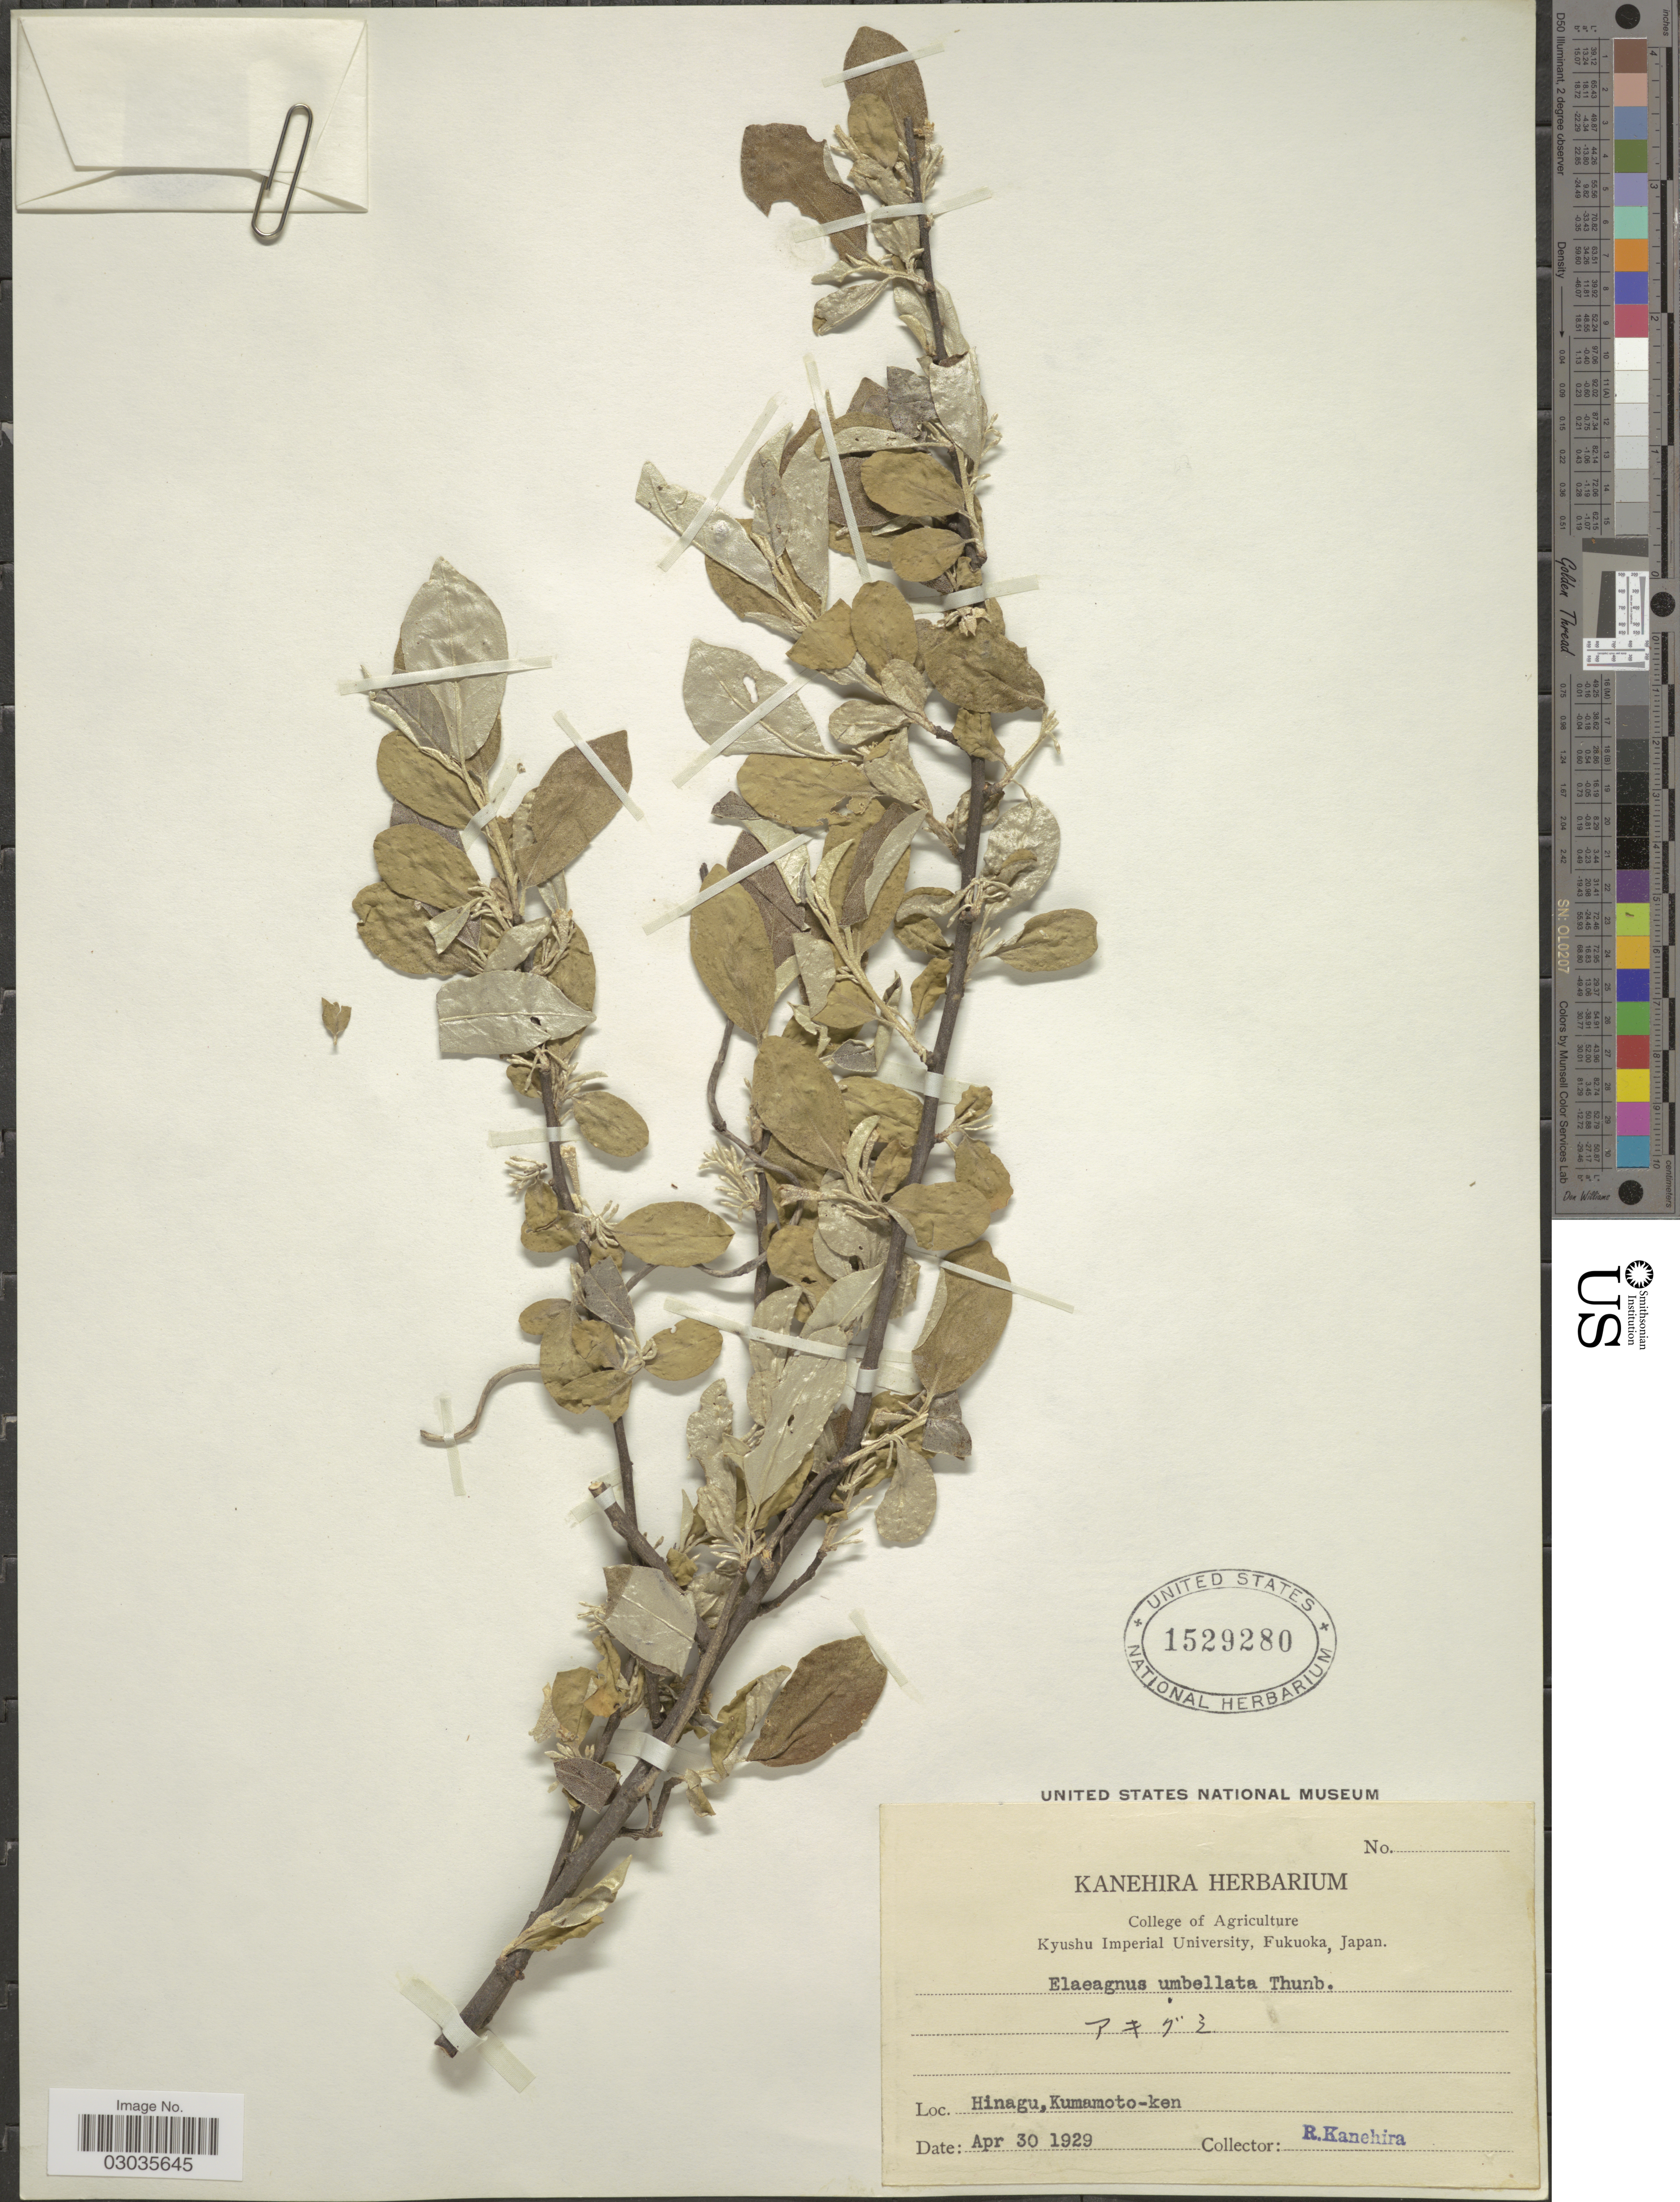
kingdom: Plantae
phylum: Tracheophyta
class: Magnoliopsida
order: Rosales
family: Elaeagnaceae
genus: Elaeagnus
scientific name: Elaeagnus umbellata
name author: Thunb.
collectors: R. Kanehira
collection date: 1929-04-30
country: Japan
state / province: Kumamoto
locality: Hinagu, Kumamoto-ken.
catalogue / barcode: US 1529280